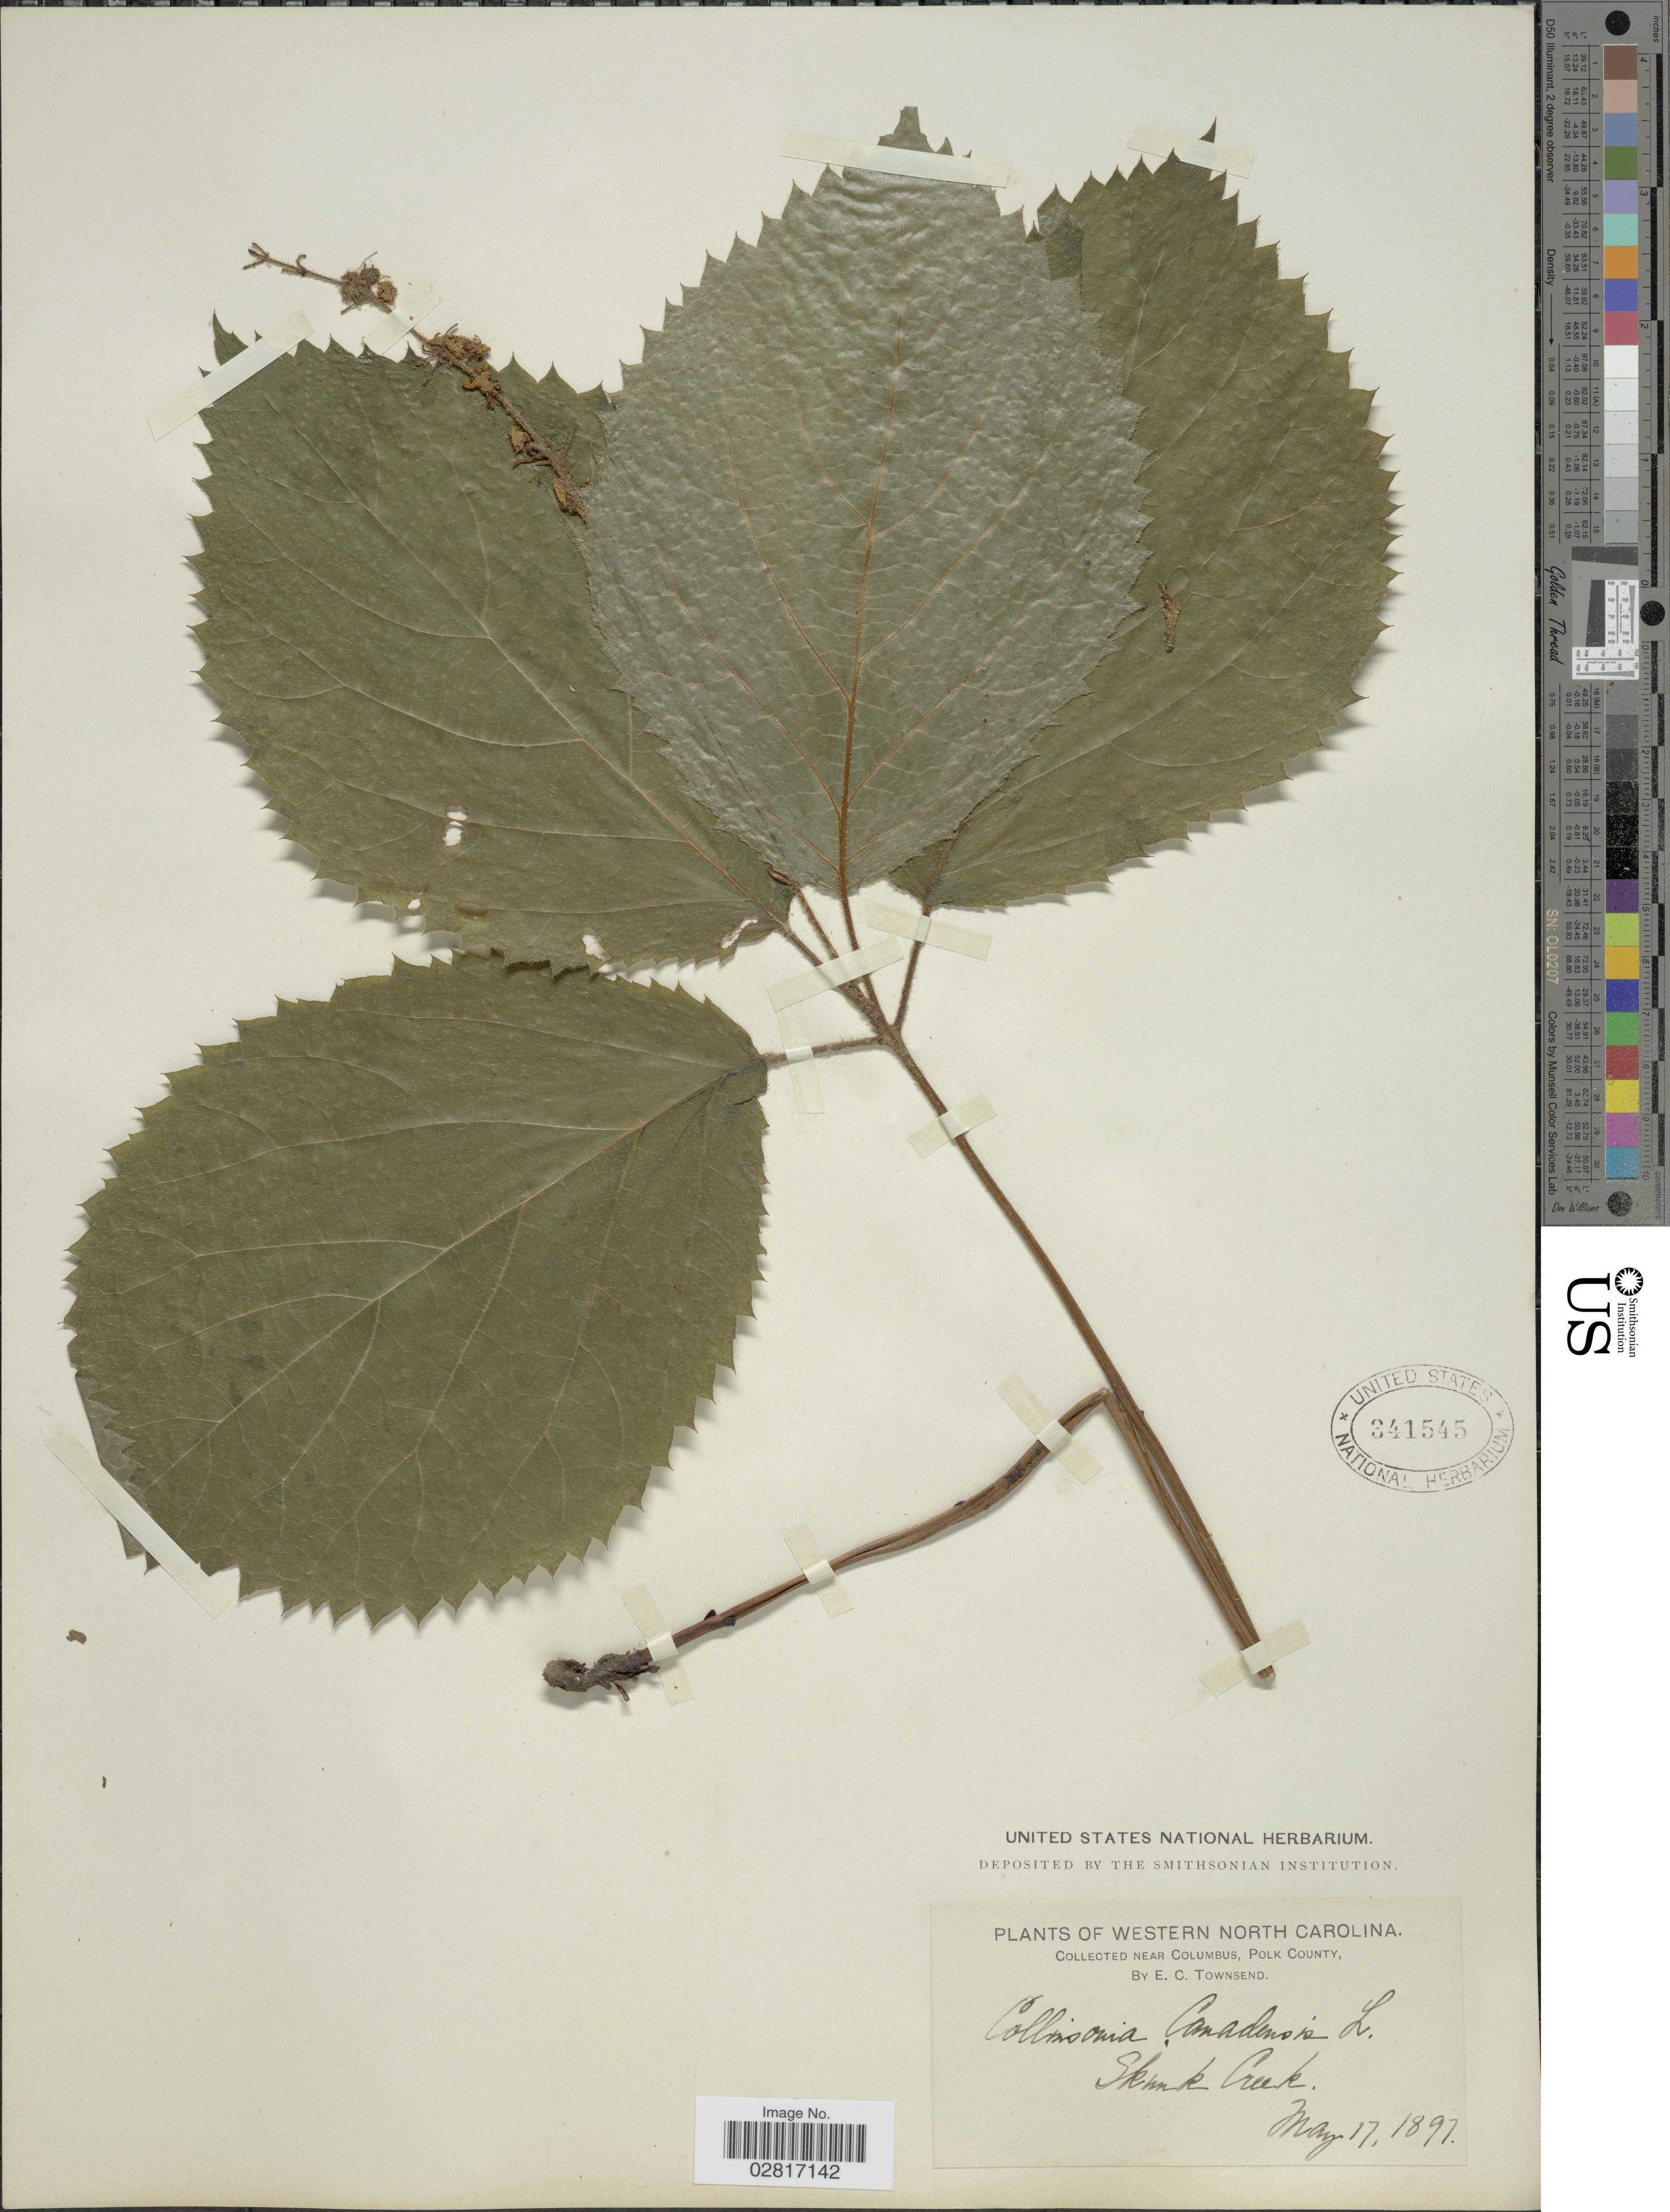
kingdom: Plantae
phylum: Tracheophyta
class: Magnoliopsida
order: Lamiales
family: Lamiaceae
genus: Collinsonia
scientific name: Collinsonia verticillata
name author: Baldwin ex Elliott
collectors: E. C. Townsend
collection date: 1897-05-17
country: United States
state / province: North Carolina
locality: Western North Carolina, near Columbus, Polk County, Skunk Creek.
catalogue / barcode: US 341545